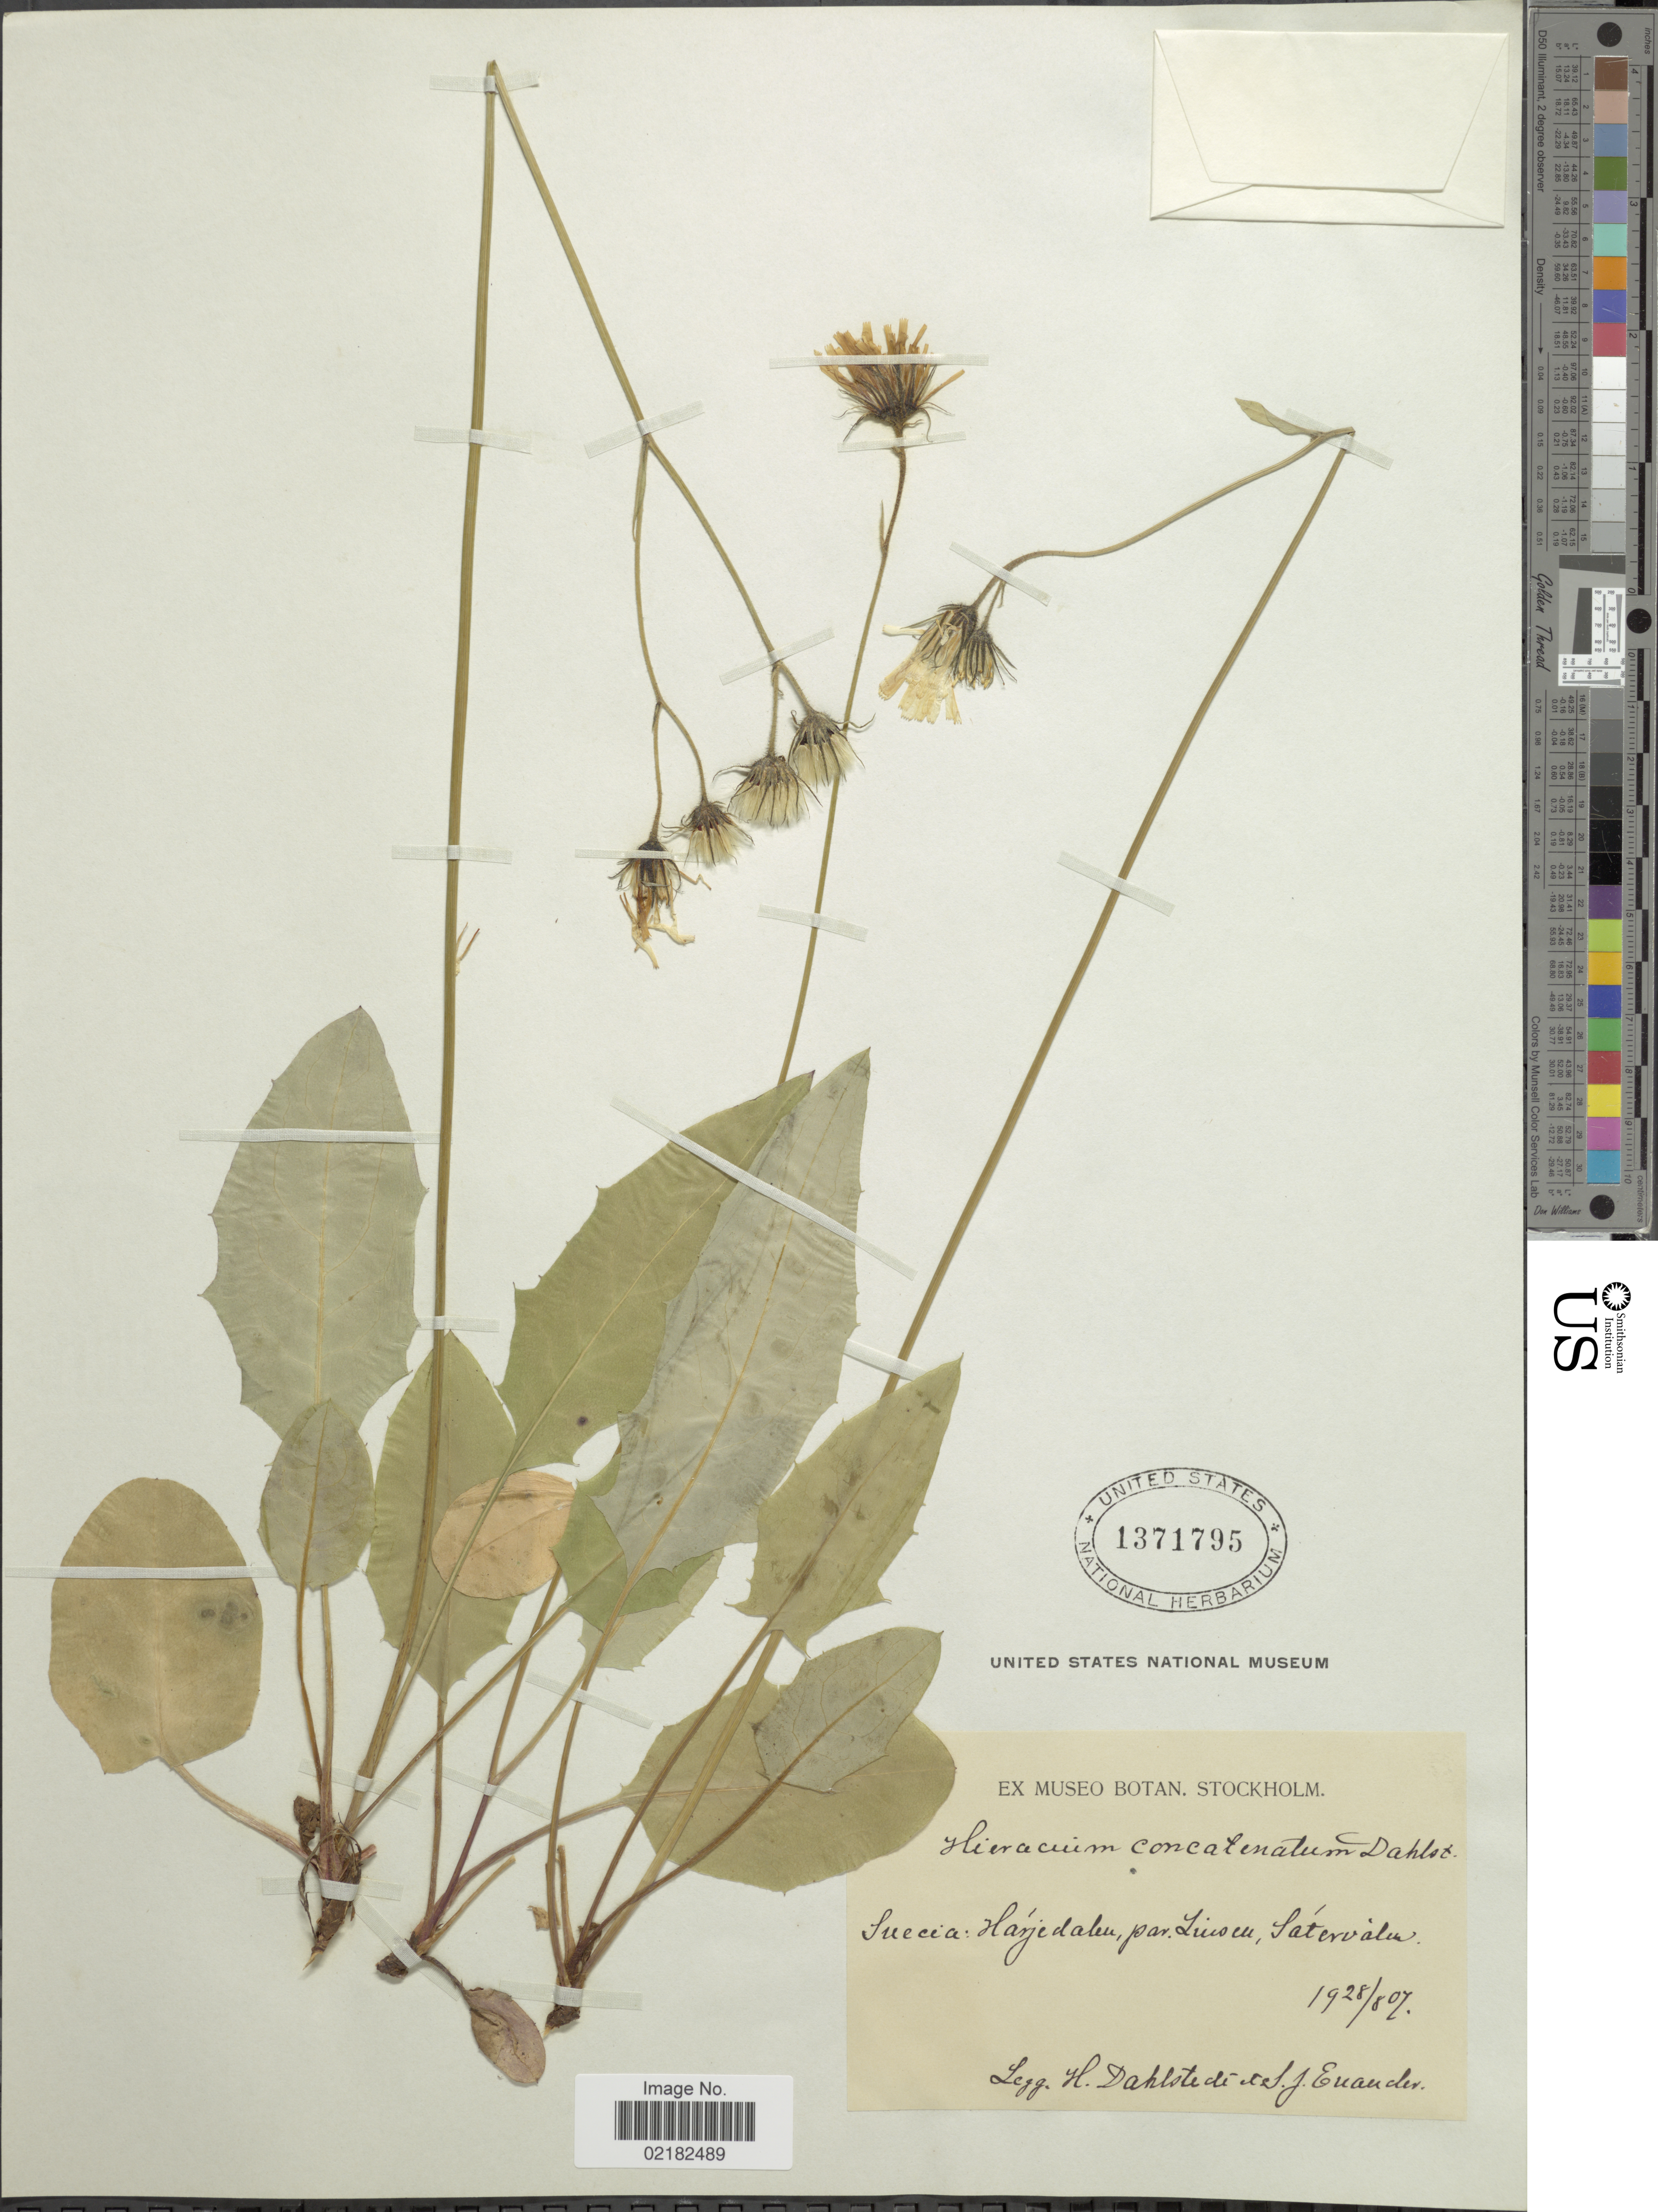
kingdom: Plantae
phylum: Tracheophyta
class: Magnoliopsida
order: Asterales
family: Asteraceae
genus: Hieracium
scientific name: Hieracium concatenatum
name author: Sennikov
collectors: H. G. Dahlstedt & S. Enander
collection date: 1907-08-28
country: Sweden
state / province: Jämtland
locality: Suecia, Harjedalen, Satervalen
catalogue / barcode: US 1371795